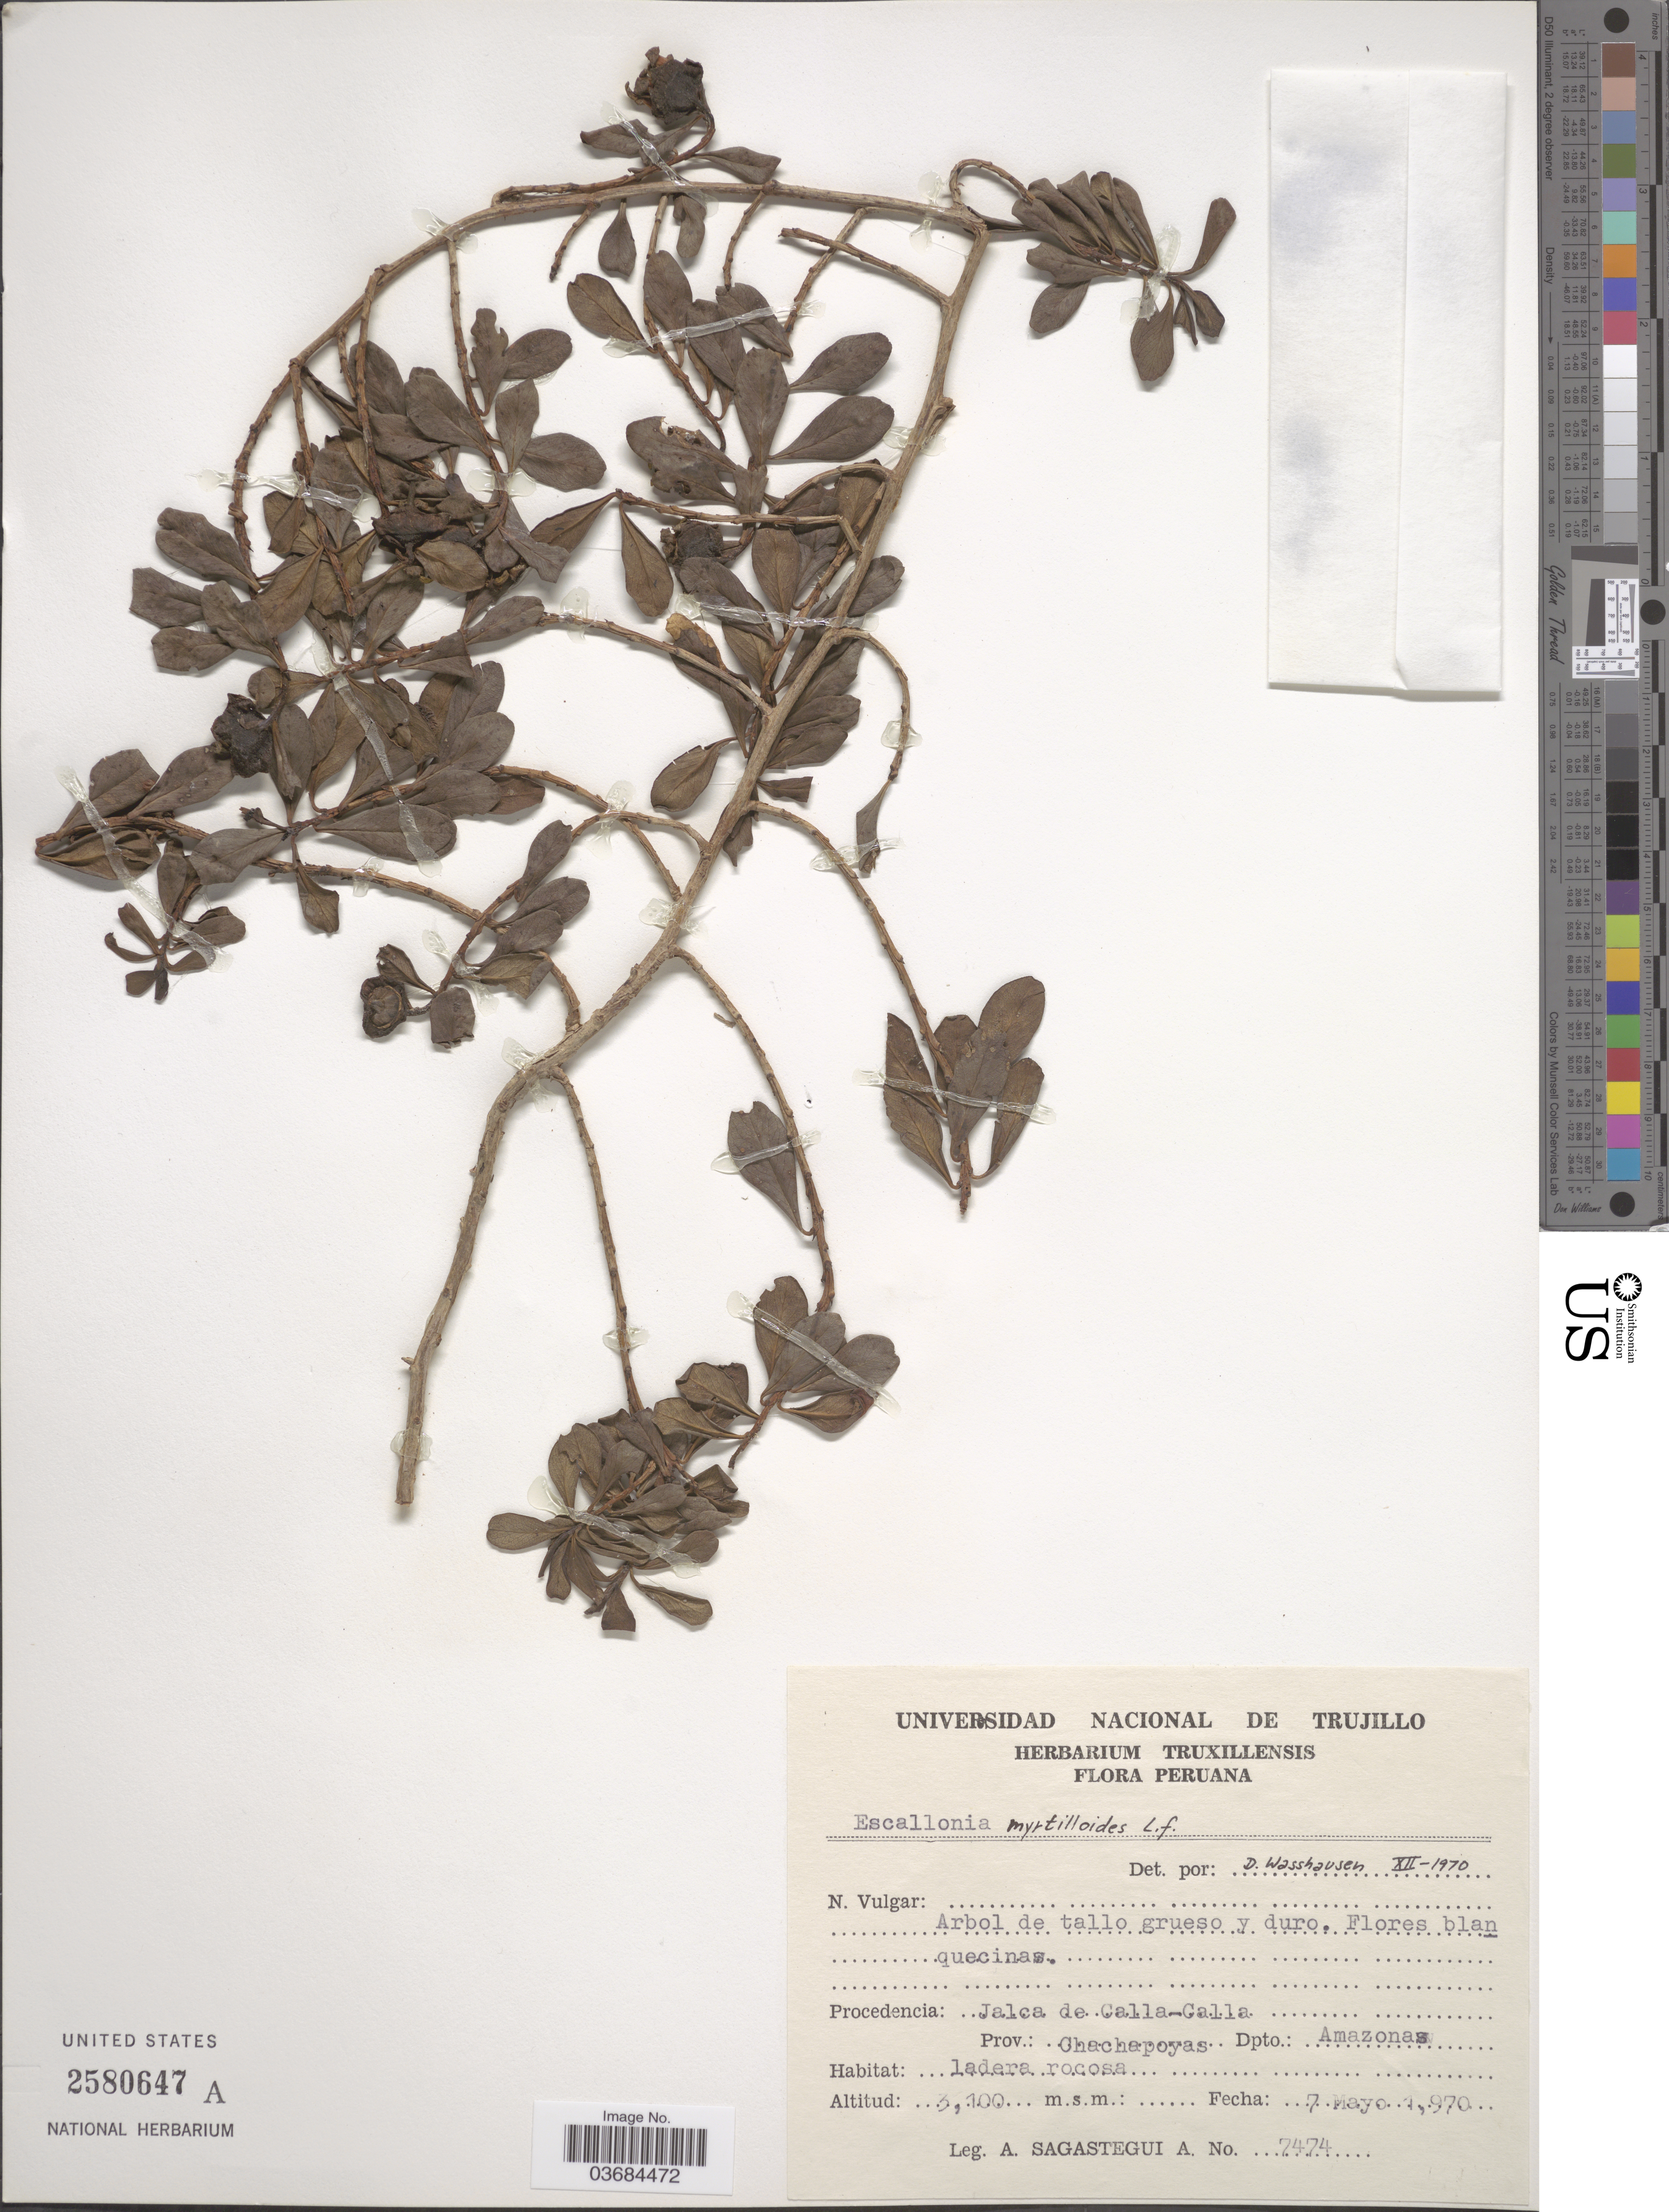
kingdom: Plantae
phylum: Tracheophyta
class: Magnoliopsida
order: Escalloniales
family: Escalloniaceae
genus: Escallonia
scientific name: Escallonia myrtilloides var. myrtilloides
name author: L. f.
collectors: A. Sagástegui A.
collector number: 7474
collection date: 1970-05-07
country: Peru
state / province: Amazonas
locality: Jalca de Calla-Calla. Prov.: Chachapoyas Dpto.: Amazonas.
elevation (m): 3100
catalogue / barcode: US 2580647A